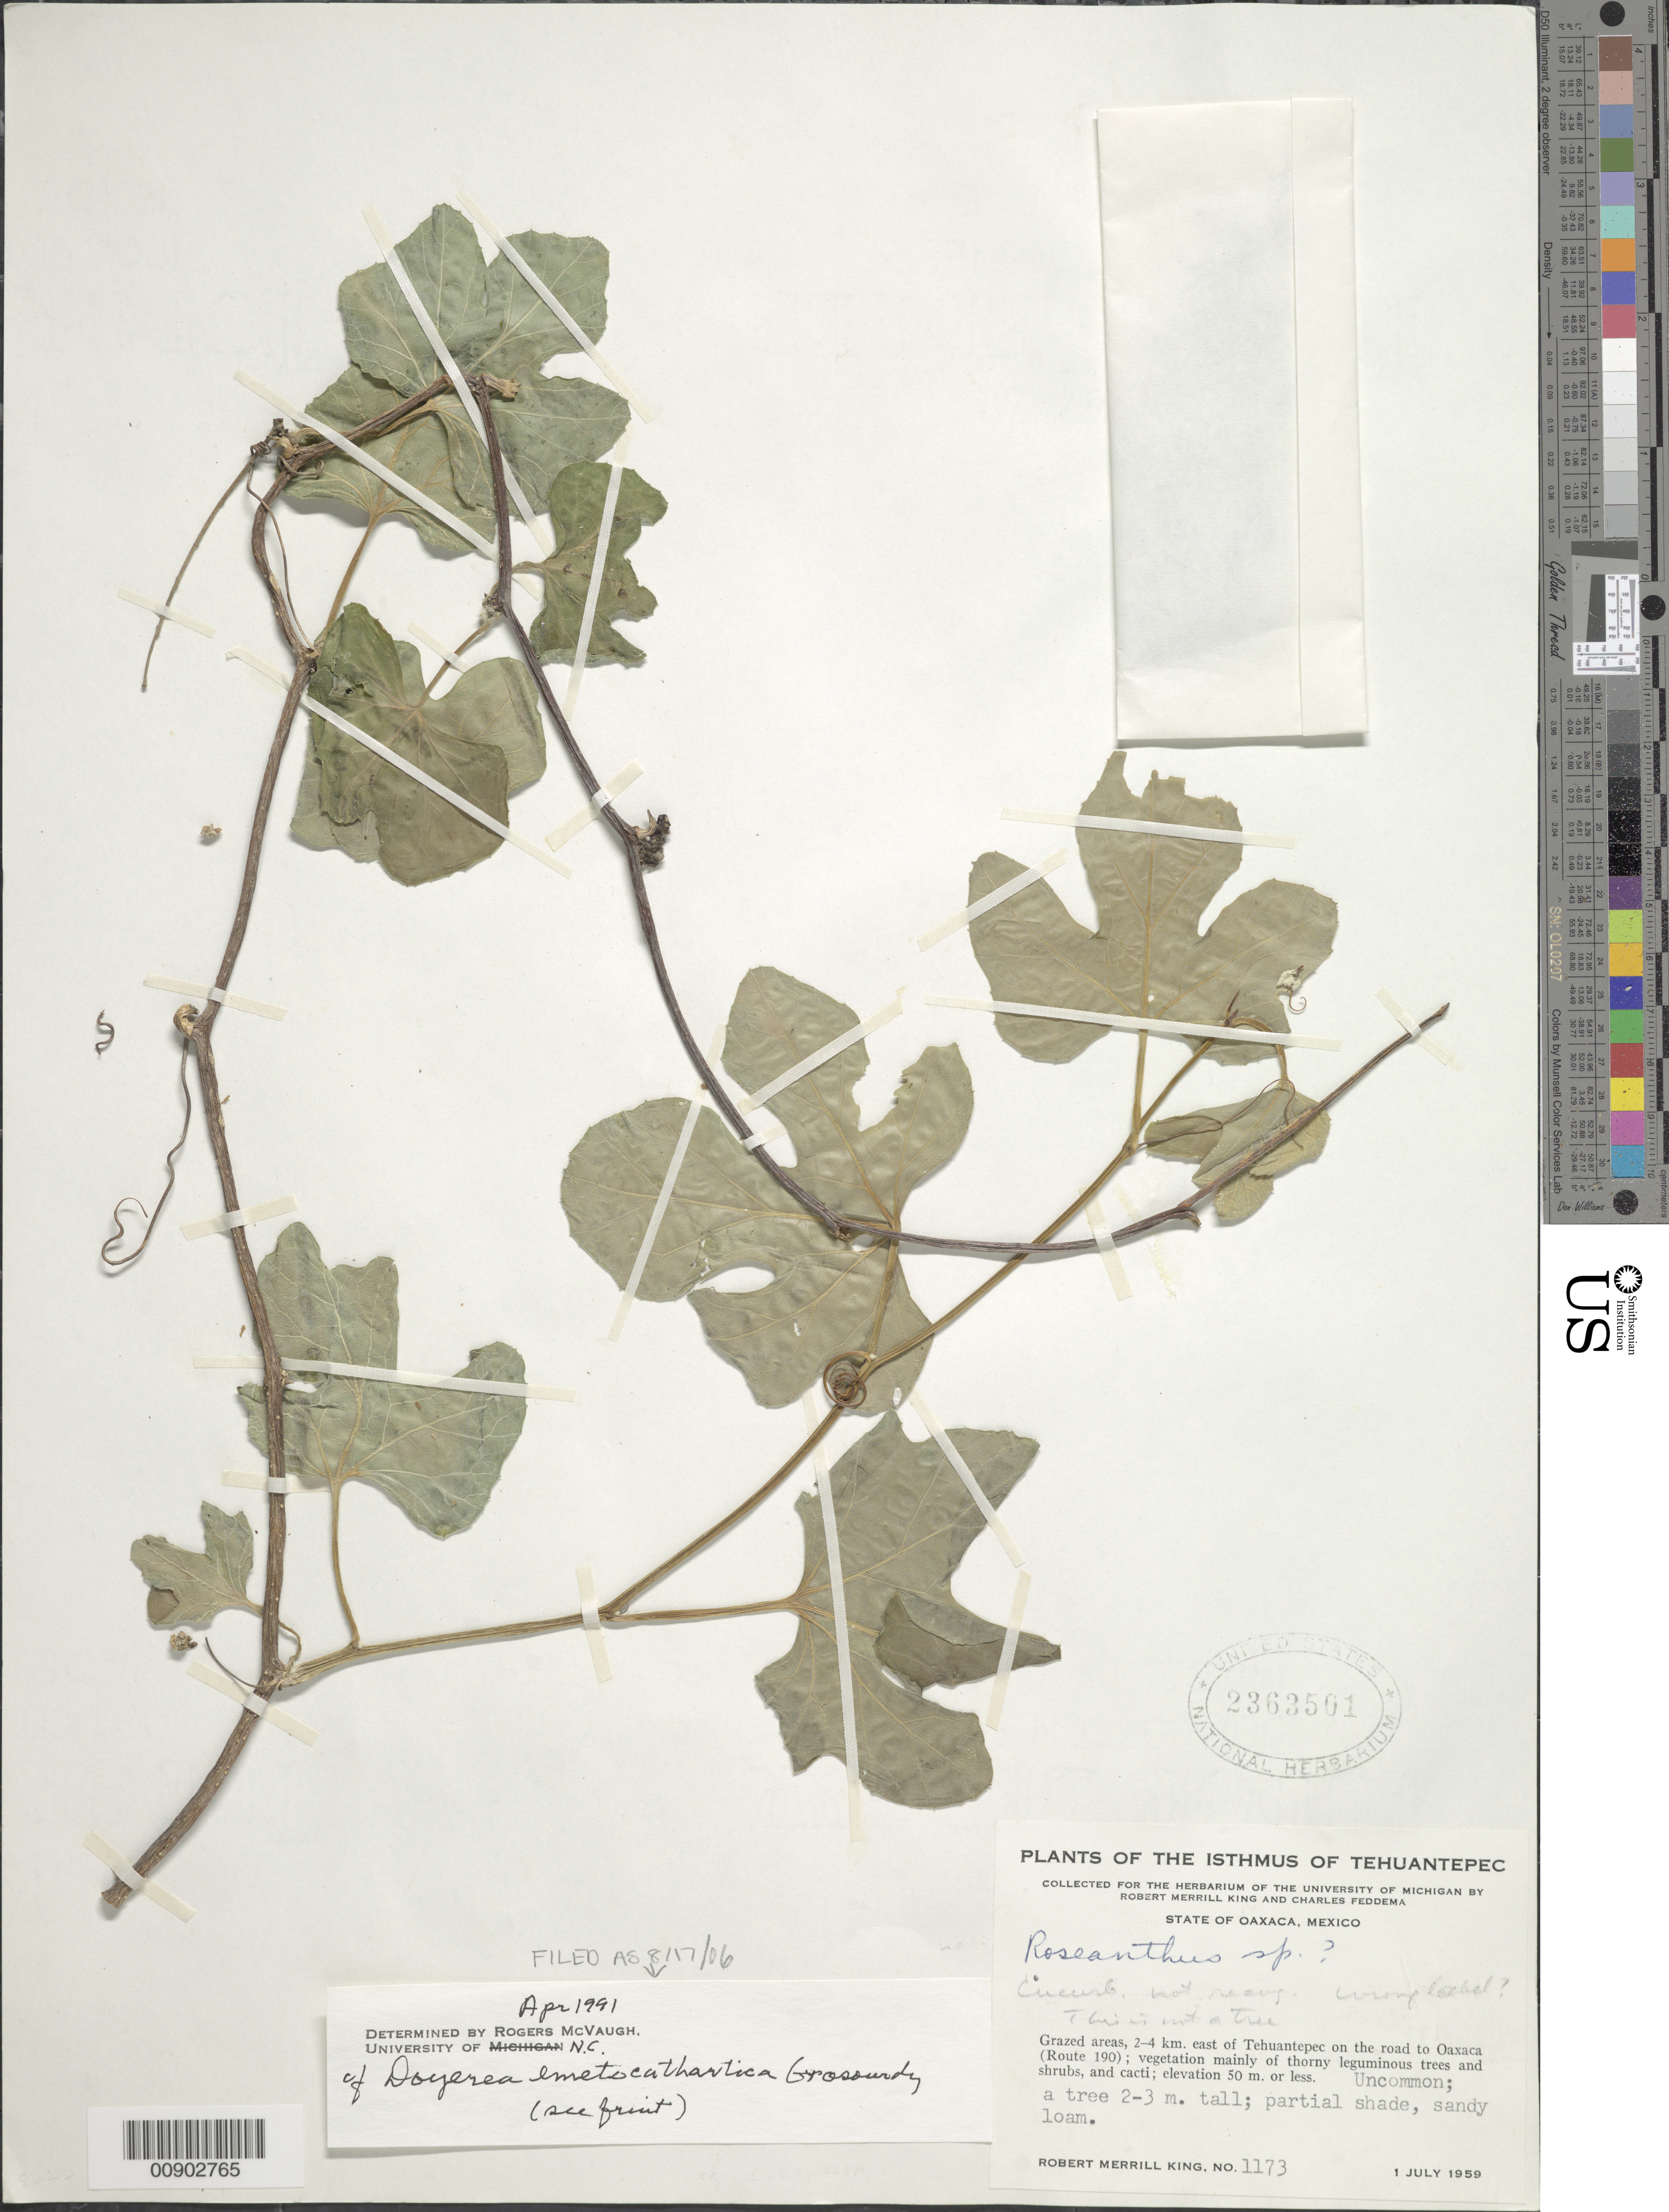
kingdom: Plantae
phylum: Tracheophyta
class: Magnoliopsida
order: Cucurbitales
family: Cucurbitaceae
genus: Doyerea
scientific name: Doyerea emetocathartica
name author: Grousordy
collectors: R. M. King & C. Feddema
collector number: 1173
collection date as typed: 01 Jul 1959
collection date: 1959-07-01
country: Mexico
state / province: Oaxaca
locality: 2-4 km. east of Tehuantepec on the road to Oaxaca (Route 190). Oaxaca.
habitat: Grazed area; vegetation mainly of thorny leguminous trees and shrubs, and cacti. Partial shade, sandy loam.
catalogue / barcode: US 2363501